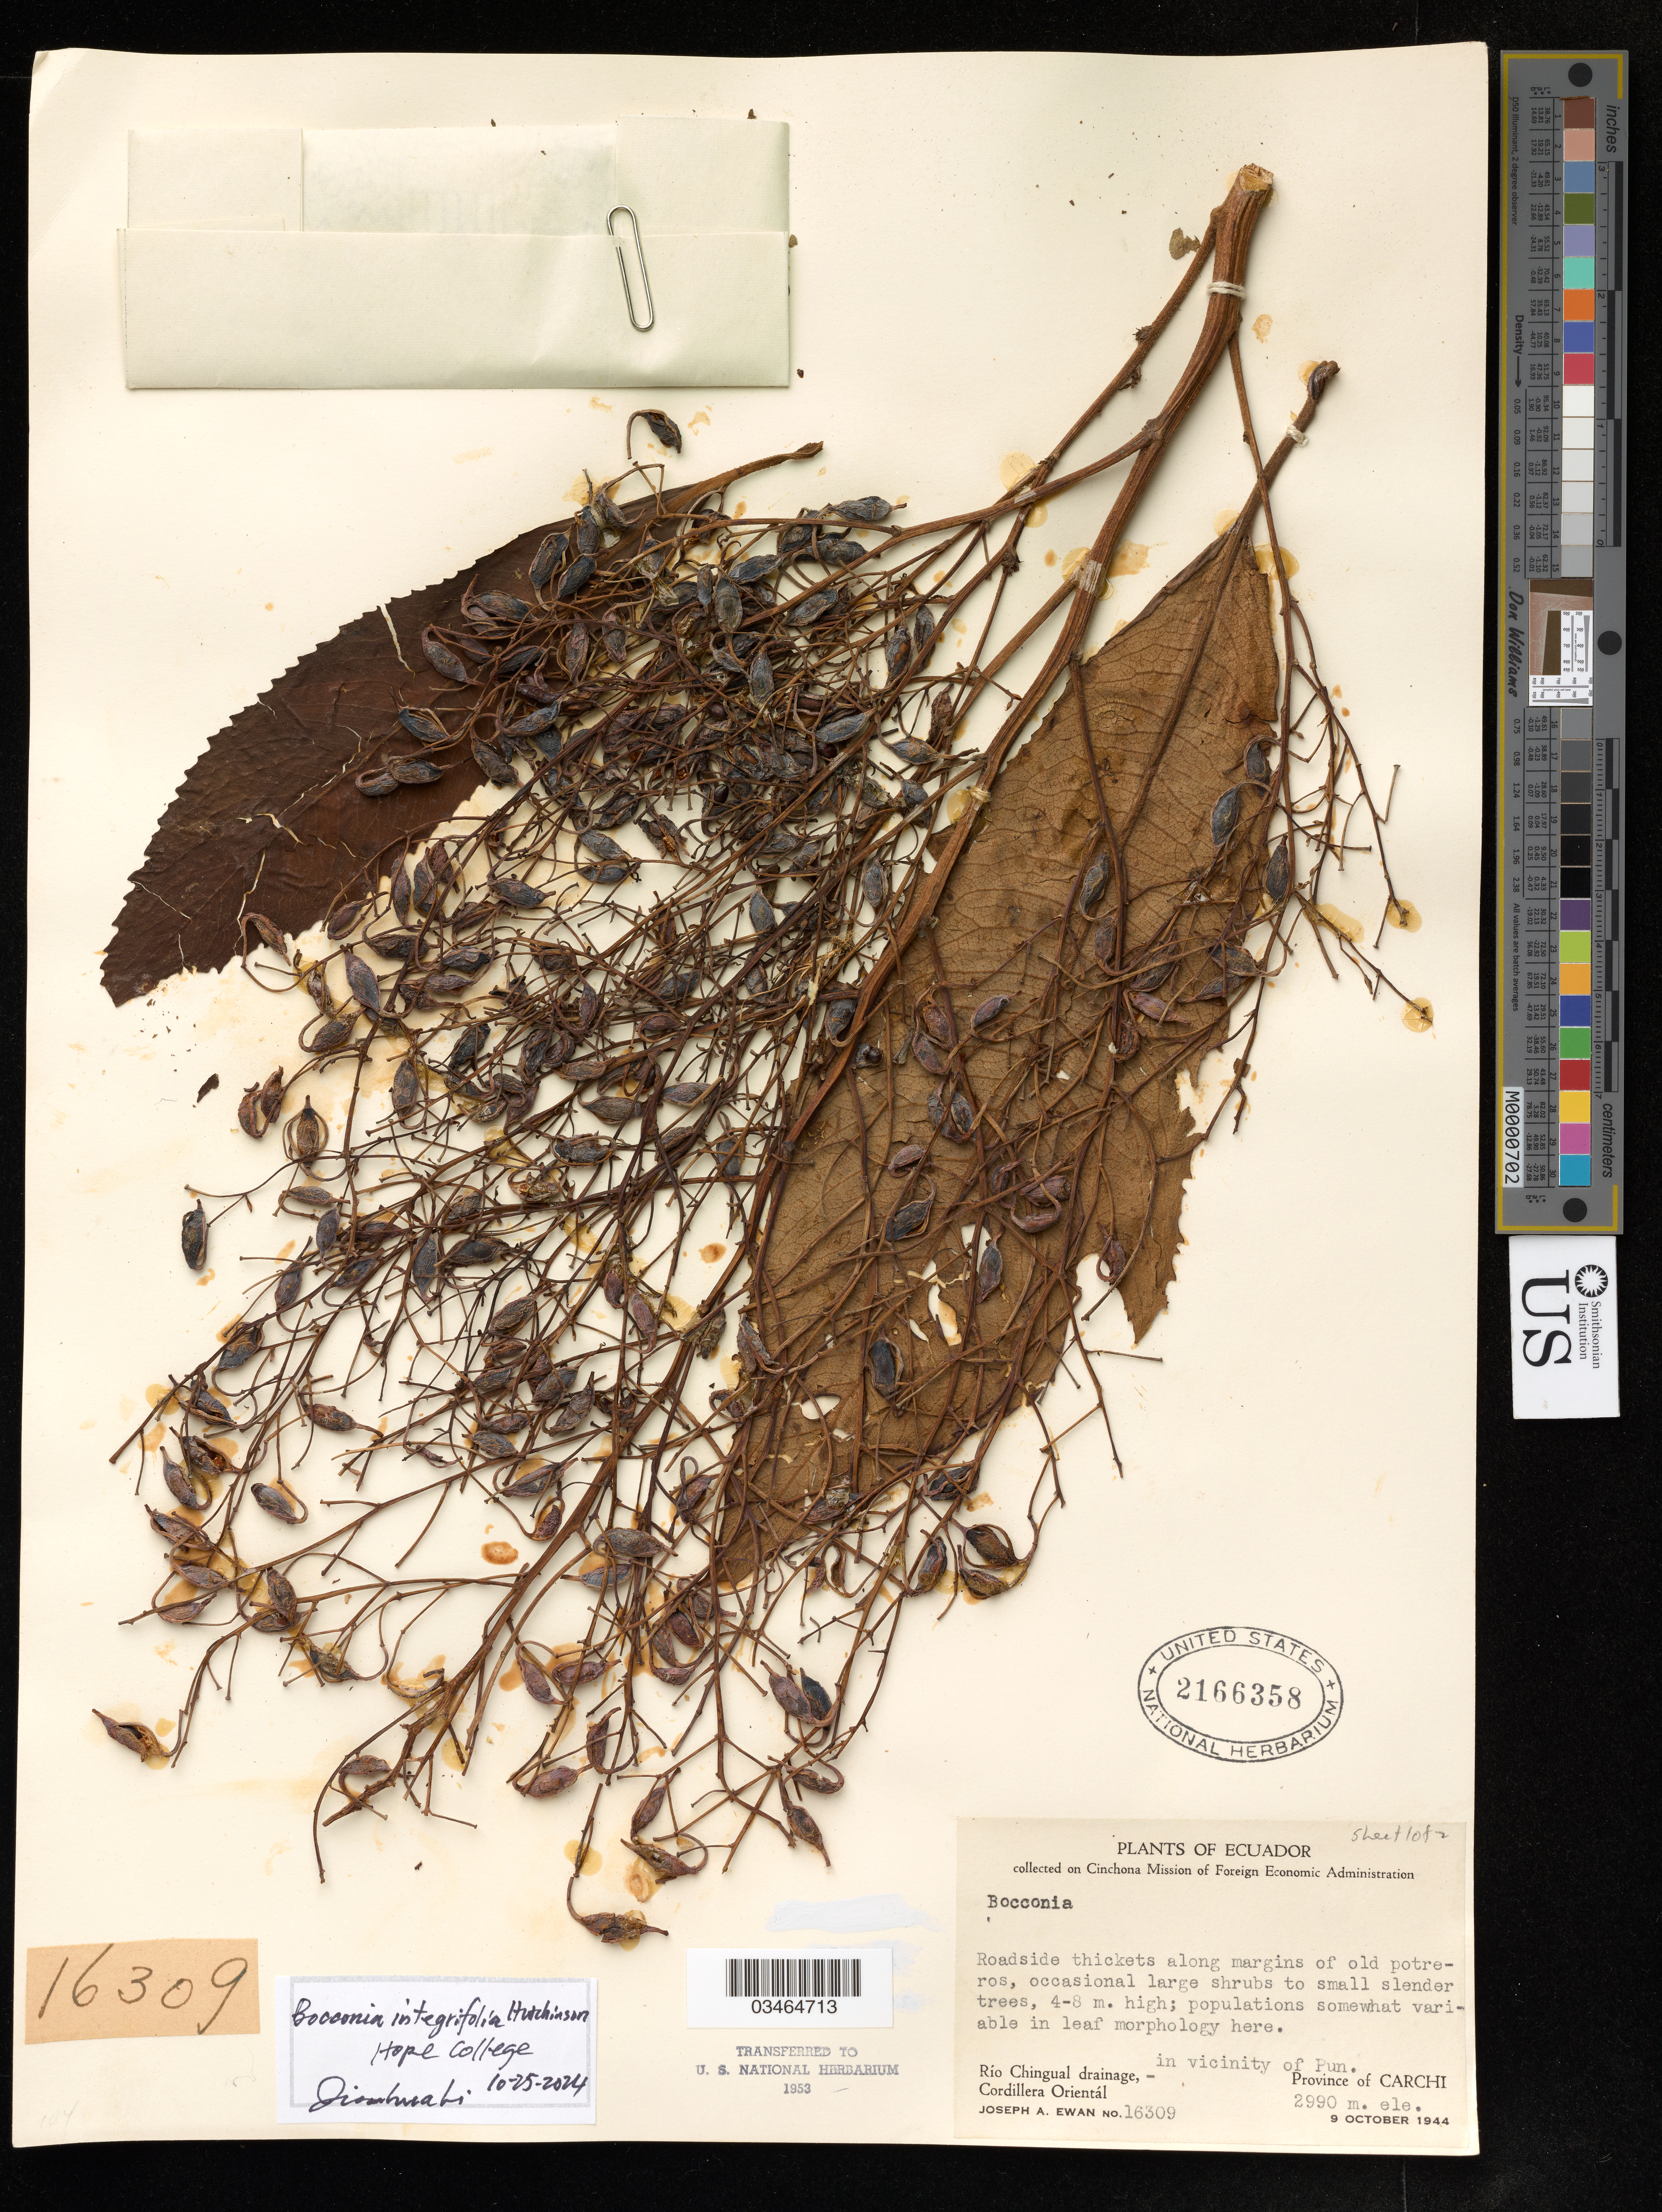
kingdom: Plantae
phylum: Tracheophyta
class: Magnoliopsida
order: Ranunculales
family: Papaveraceae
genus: Bocconia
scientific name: Bocconia integrifolia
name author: Bonpl.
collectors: J. A. Ewan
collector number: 16309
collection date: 1944-10-09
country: Ecuador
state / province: Carchi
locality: Rio Chingual drainage, - Cordillera Orientál, in vicinity of Pun.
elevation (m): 2990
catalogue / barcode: US 2166358